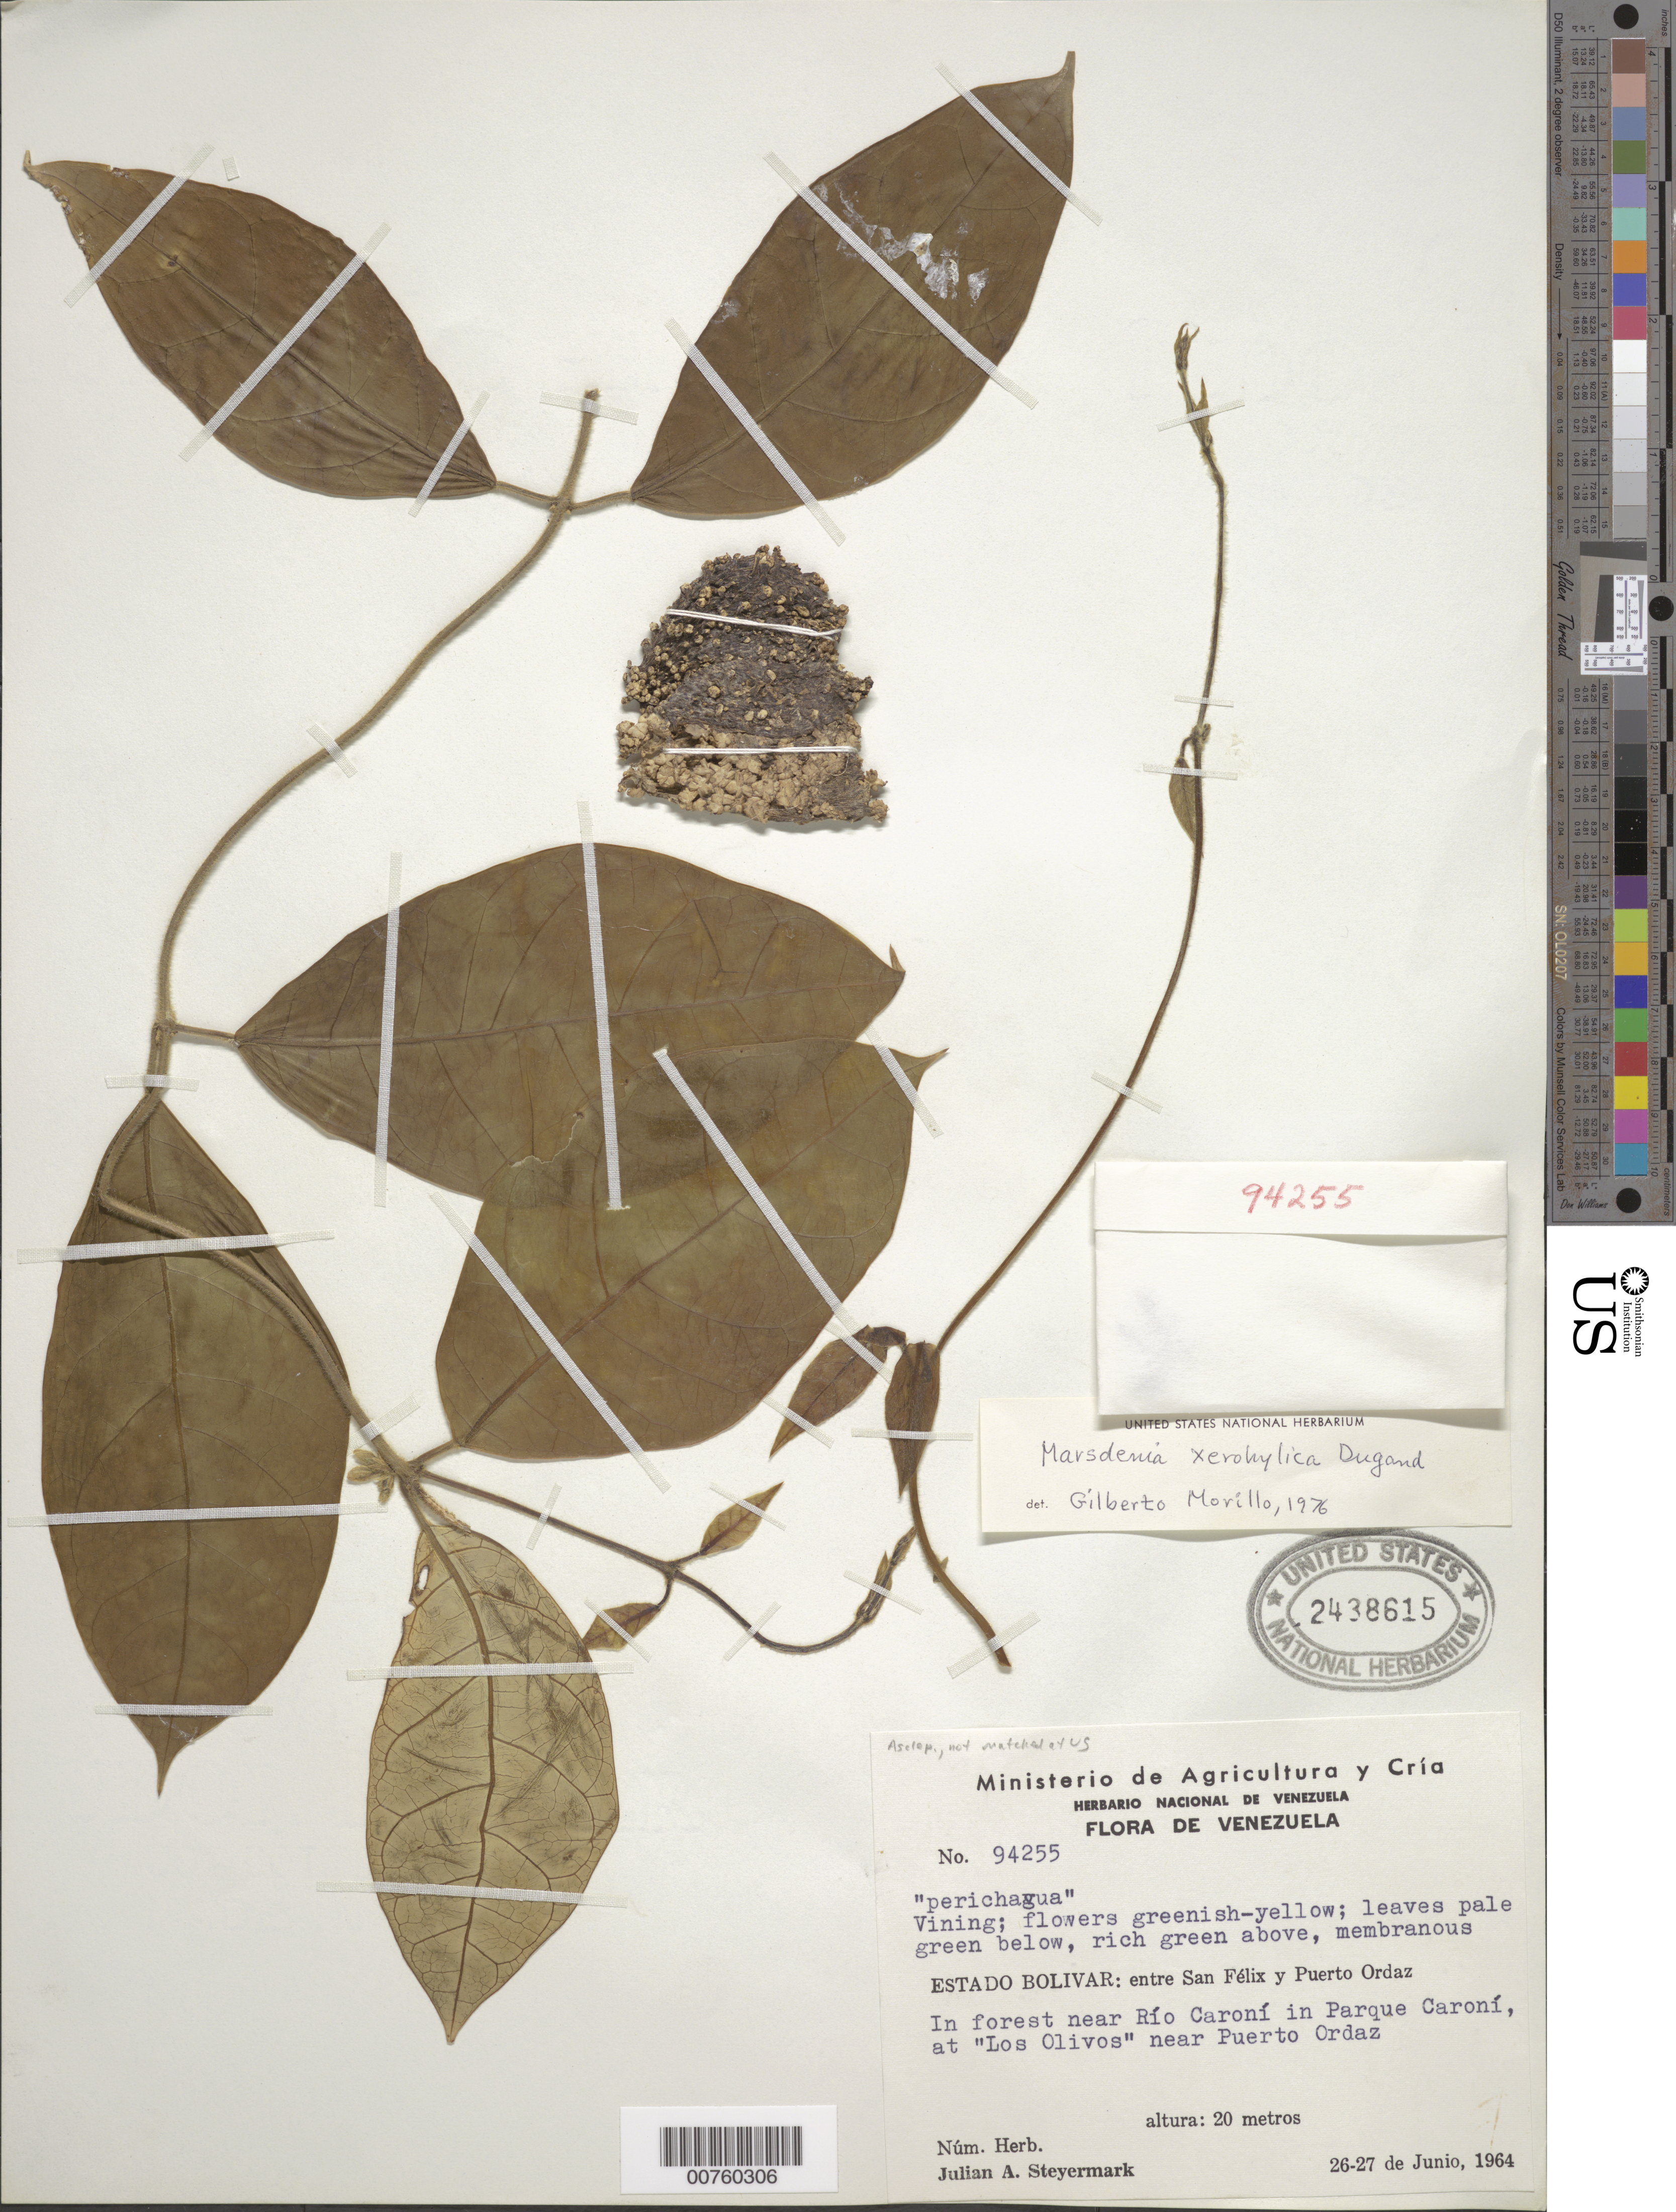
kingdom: Plantae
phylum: Tracheophyta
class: Magnoliopsida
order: Gentianales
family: Apocynaceae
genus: Marsdenia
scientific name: Marsdenia xerohylica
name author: Dugand G.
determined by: Morillo, G. N.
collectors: J. Steyermark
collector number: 94255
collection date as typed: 26-Jun-64 to 27-Jun-64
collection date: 1964-06-26/1964-06-27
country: Venezuela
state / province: Bolívar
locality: San Félix to Puerto Ordaz; "Los Olivos" (Olive trees), Parque Caroní along Río Caroní, near Puerto Ordaz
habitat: Forest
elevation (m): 20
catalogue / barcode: US 2438615